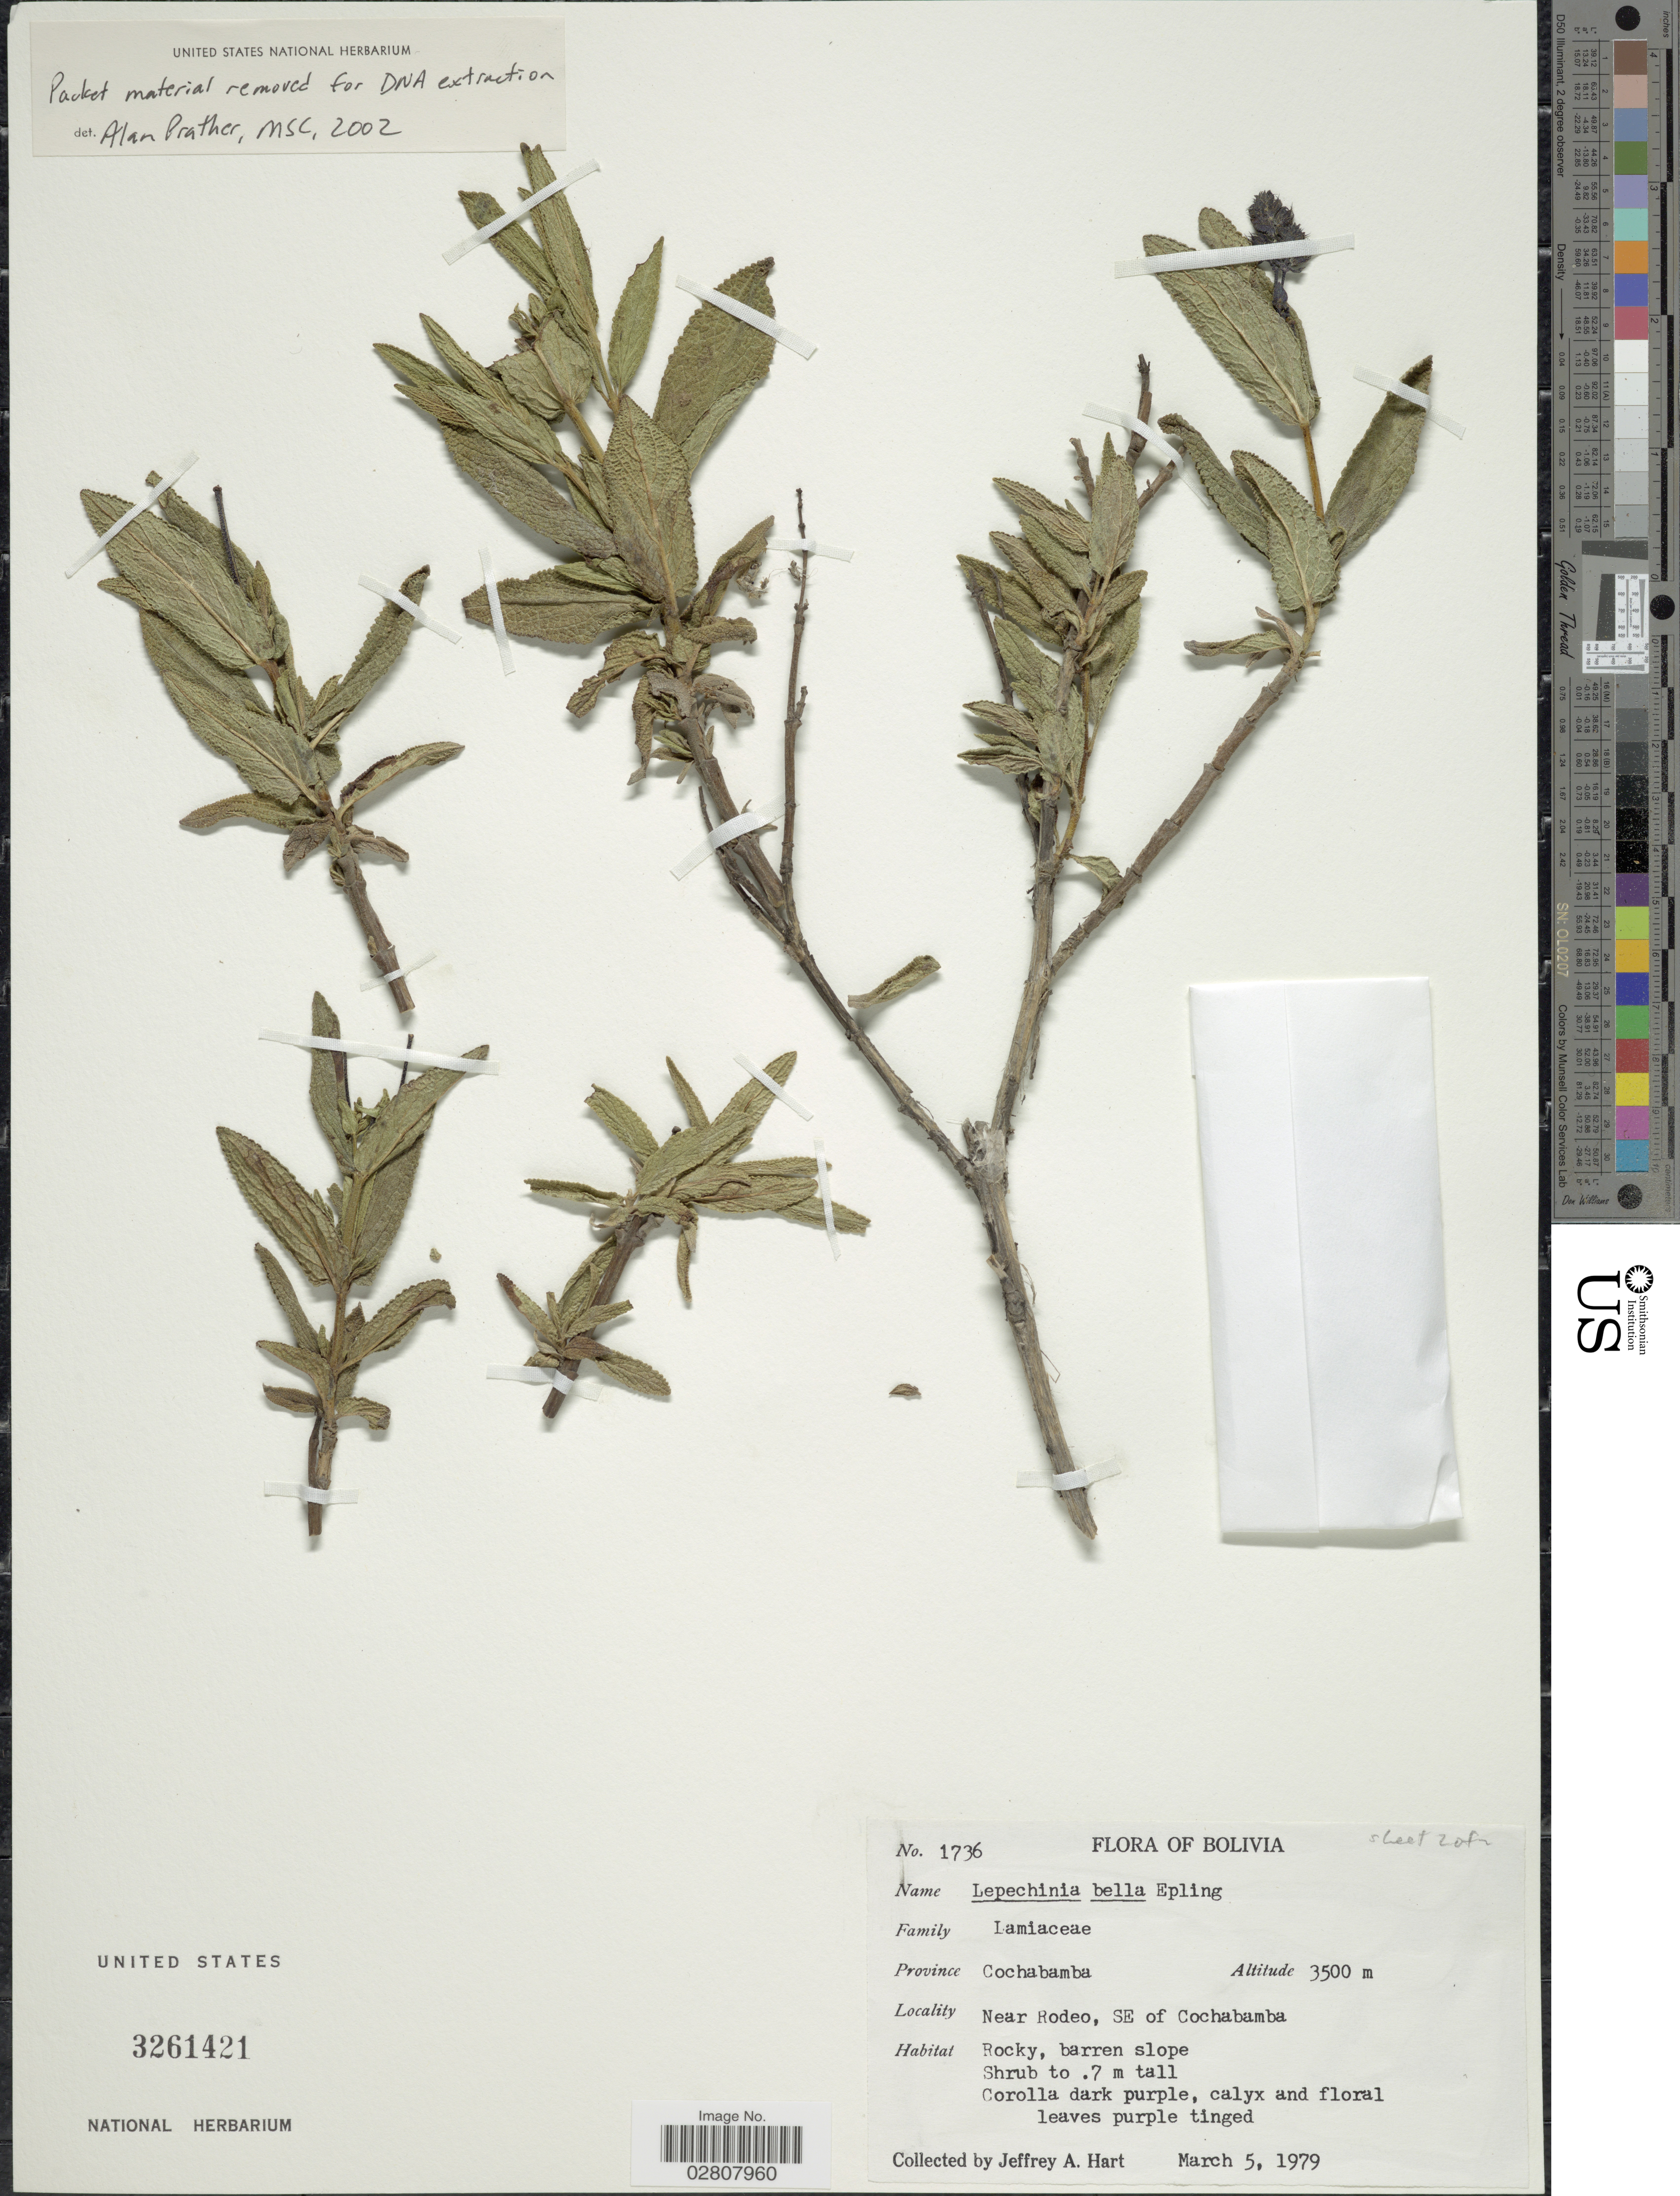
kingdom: Plantae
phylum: Tracheophyta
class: Magnoliopsida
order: Lamiales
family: Lamiaceae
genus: Lepechinia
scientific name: Lepechinia bella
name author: Epling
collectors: J. A. Hart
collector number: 1736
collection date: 1979-03-05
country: Bolivia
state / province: Cochabamba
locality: Near Rodeo, SE of Cochabamba. Rocky, barren slope.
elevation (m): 3500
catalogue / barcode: US 3261421